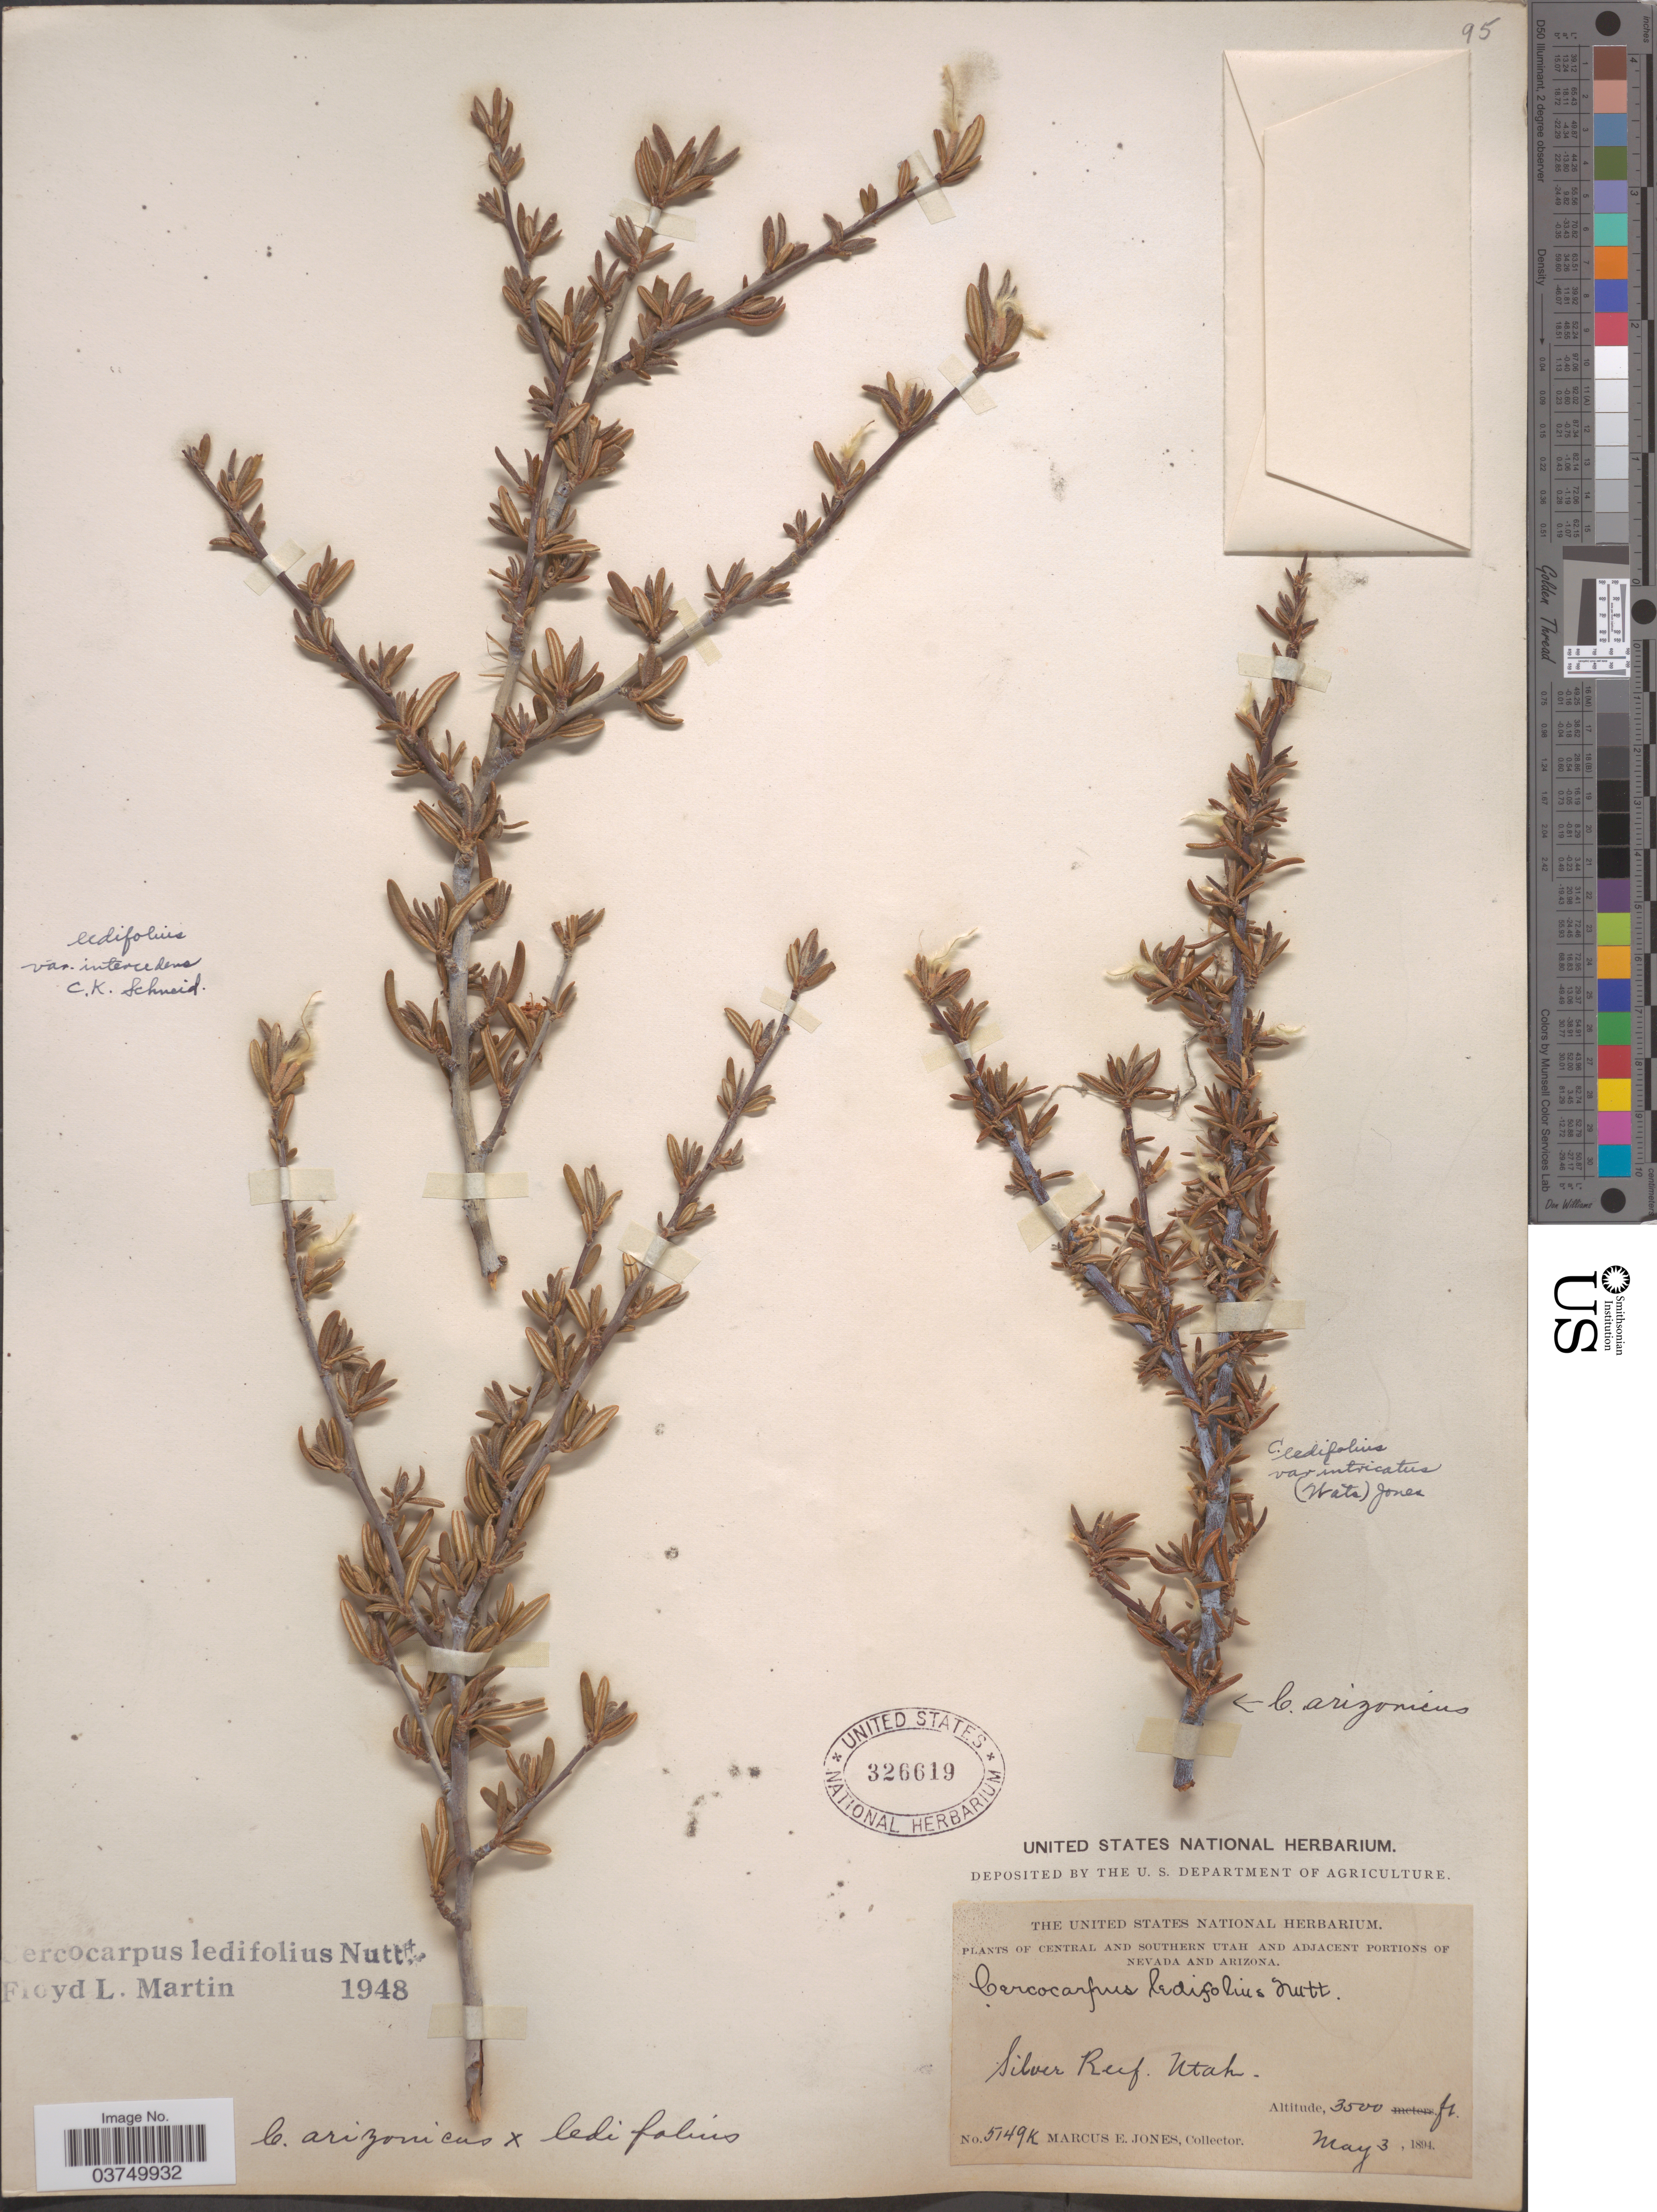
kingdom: Plantae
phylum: Tracheophyta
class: Magnoliopsida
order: Rosales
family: Rosaceae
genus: Cercocarpus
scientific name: Cercocarpus ledifolius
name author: Nutt.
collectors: M. E. Jones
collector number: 5149k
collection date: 1894-05-03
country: United States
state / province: Utah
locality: Central and Southern Utah. Silver Reef.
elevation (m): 1067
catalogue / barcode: US 326619